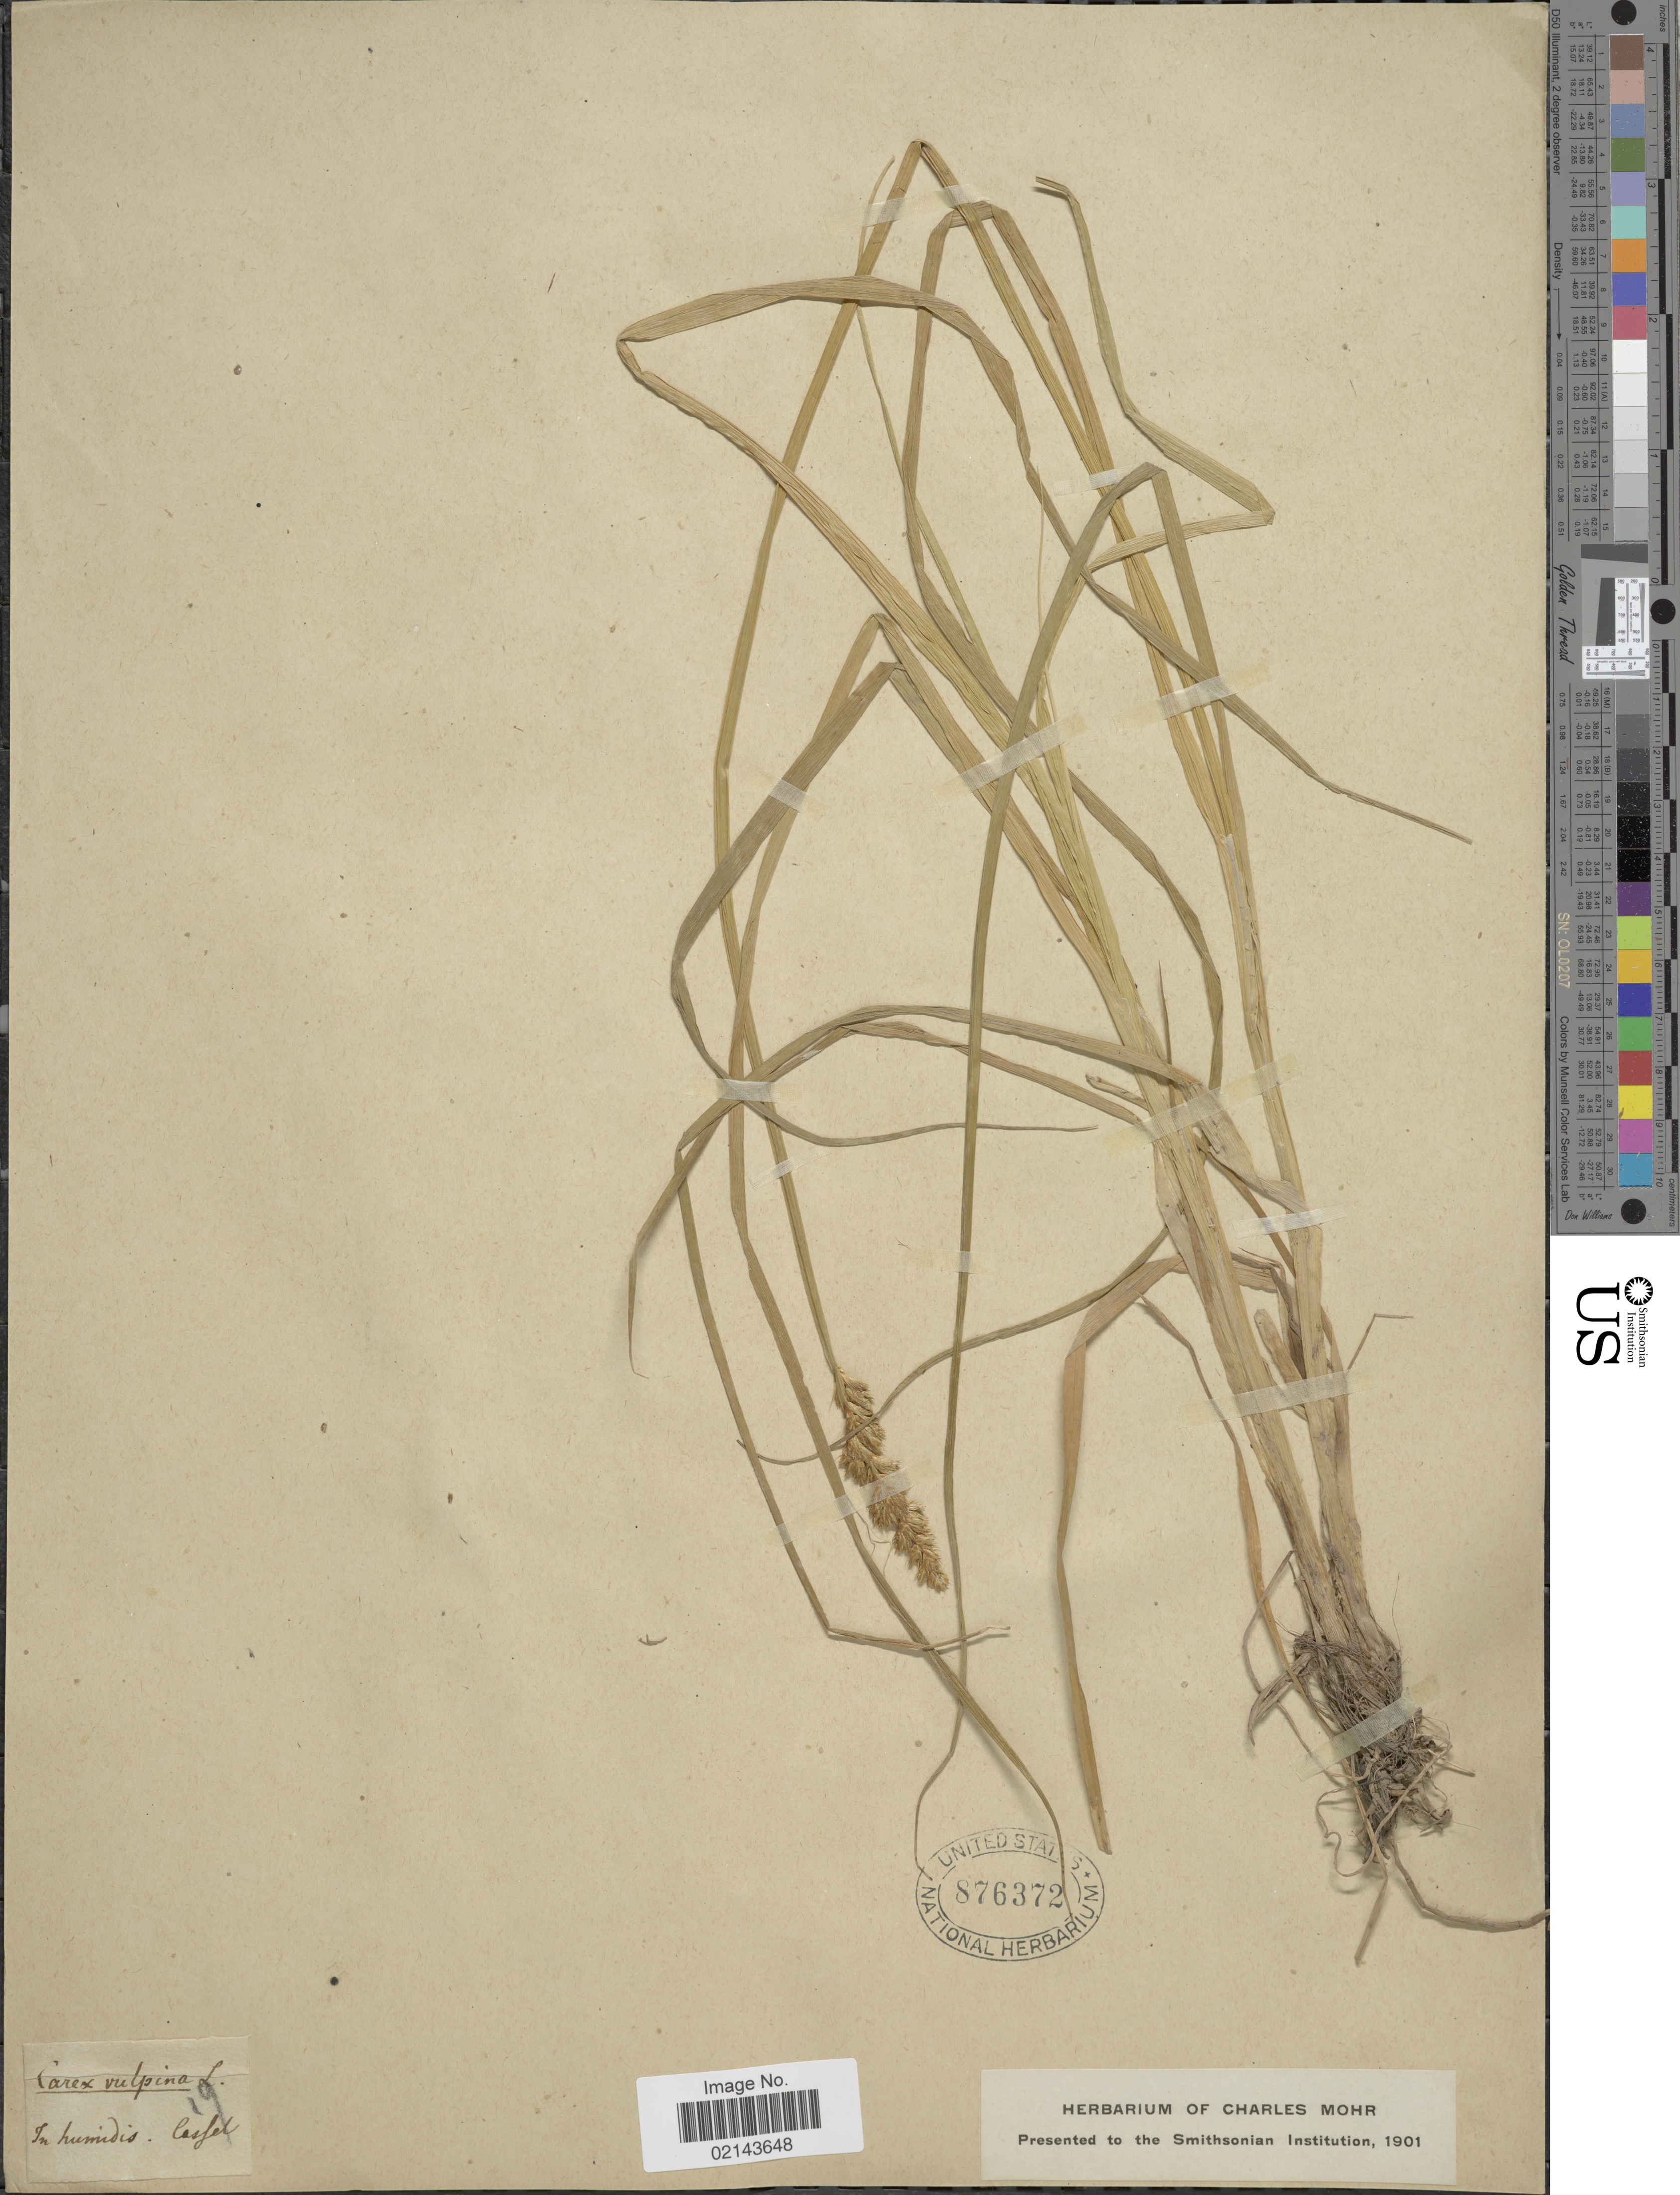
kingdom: Plantae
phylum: Tracheophyta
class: Liliopsida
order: Poales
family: Cyperaceae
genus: Carex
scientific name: Carex vulpina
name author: L.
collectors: Cassel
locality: In humidis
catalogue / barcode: US 876372